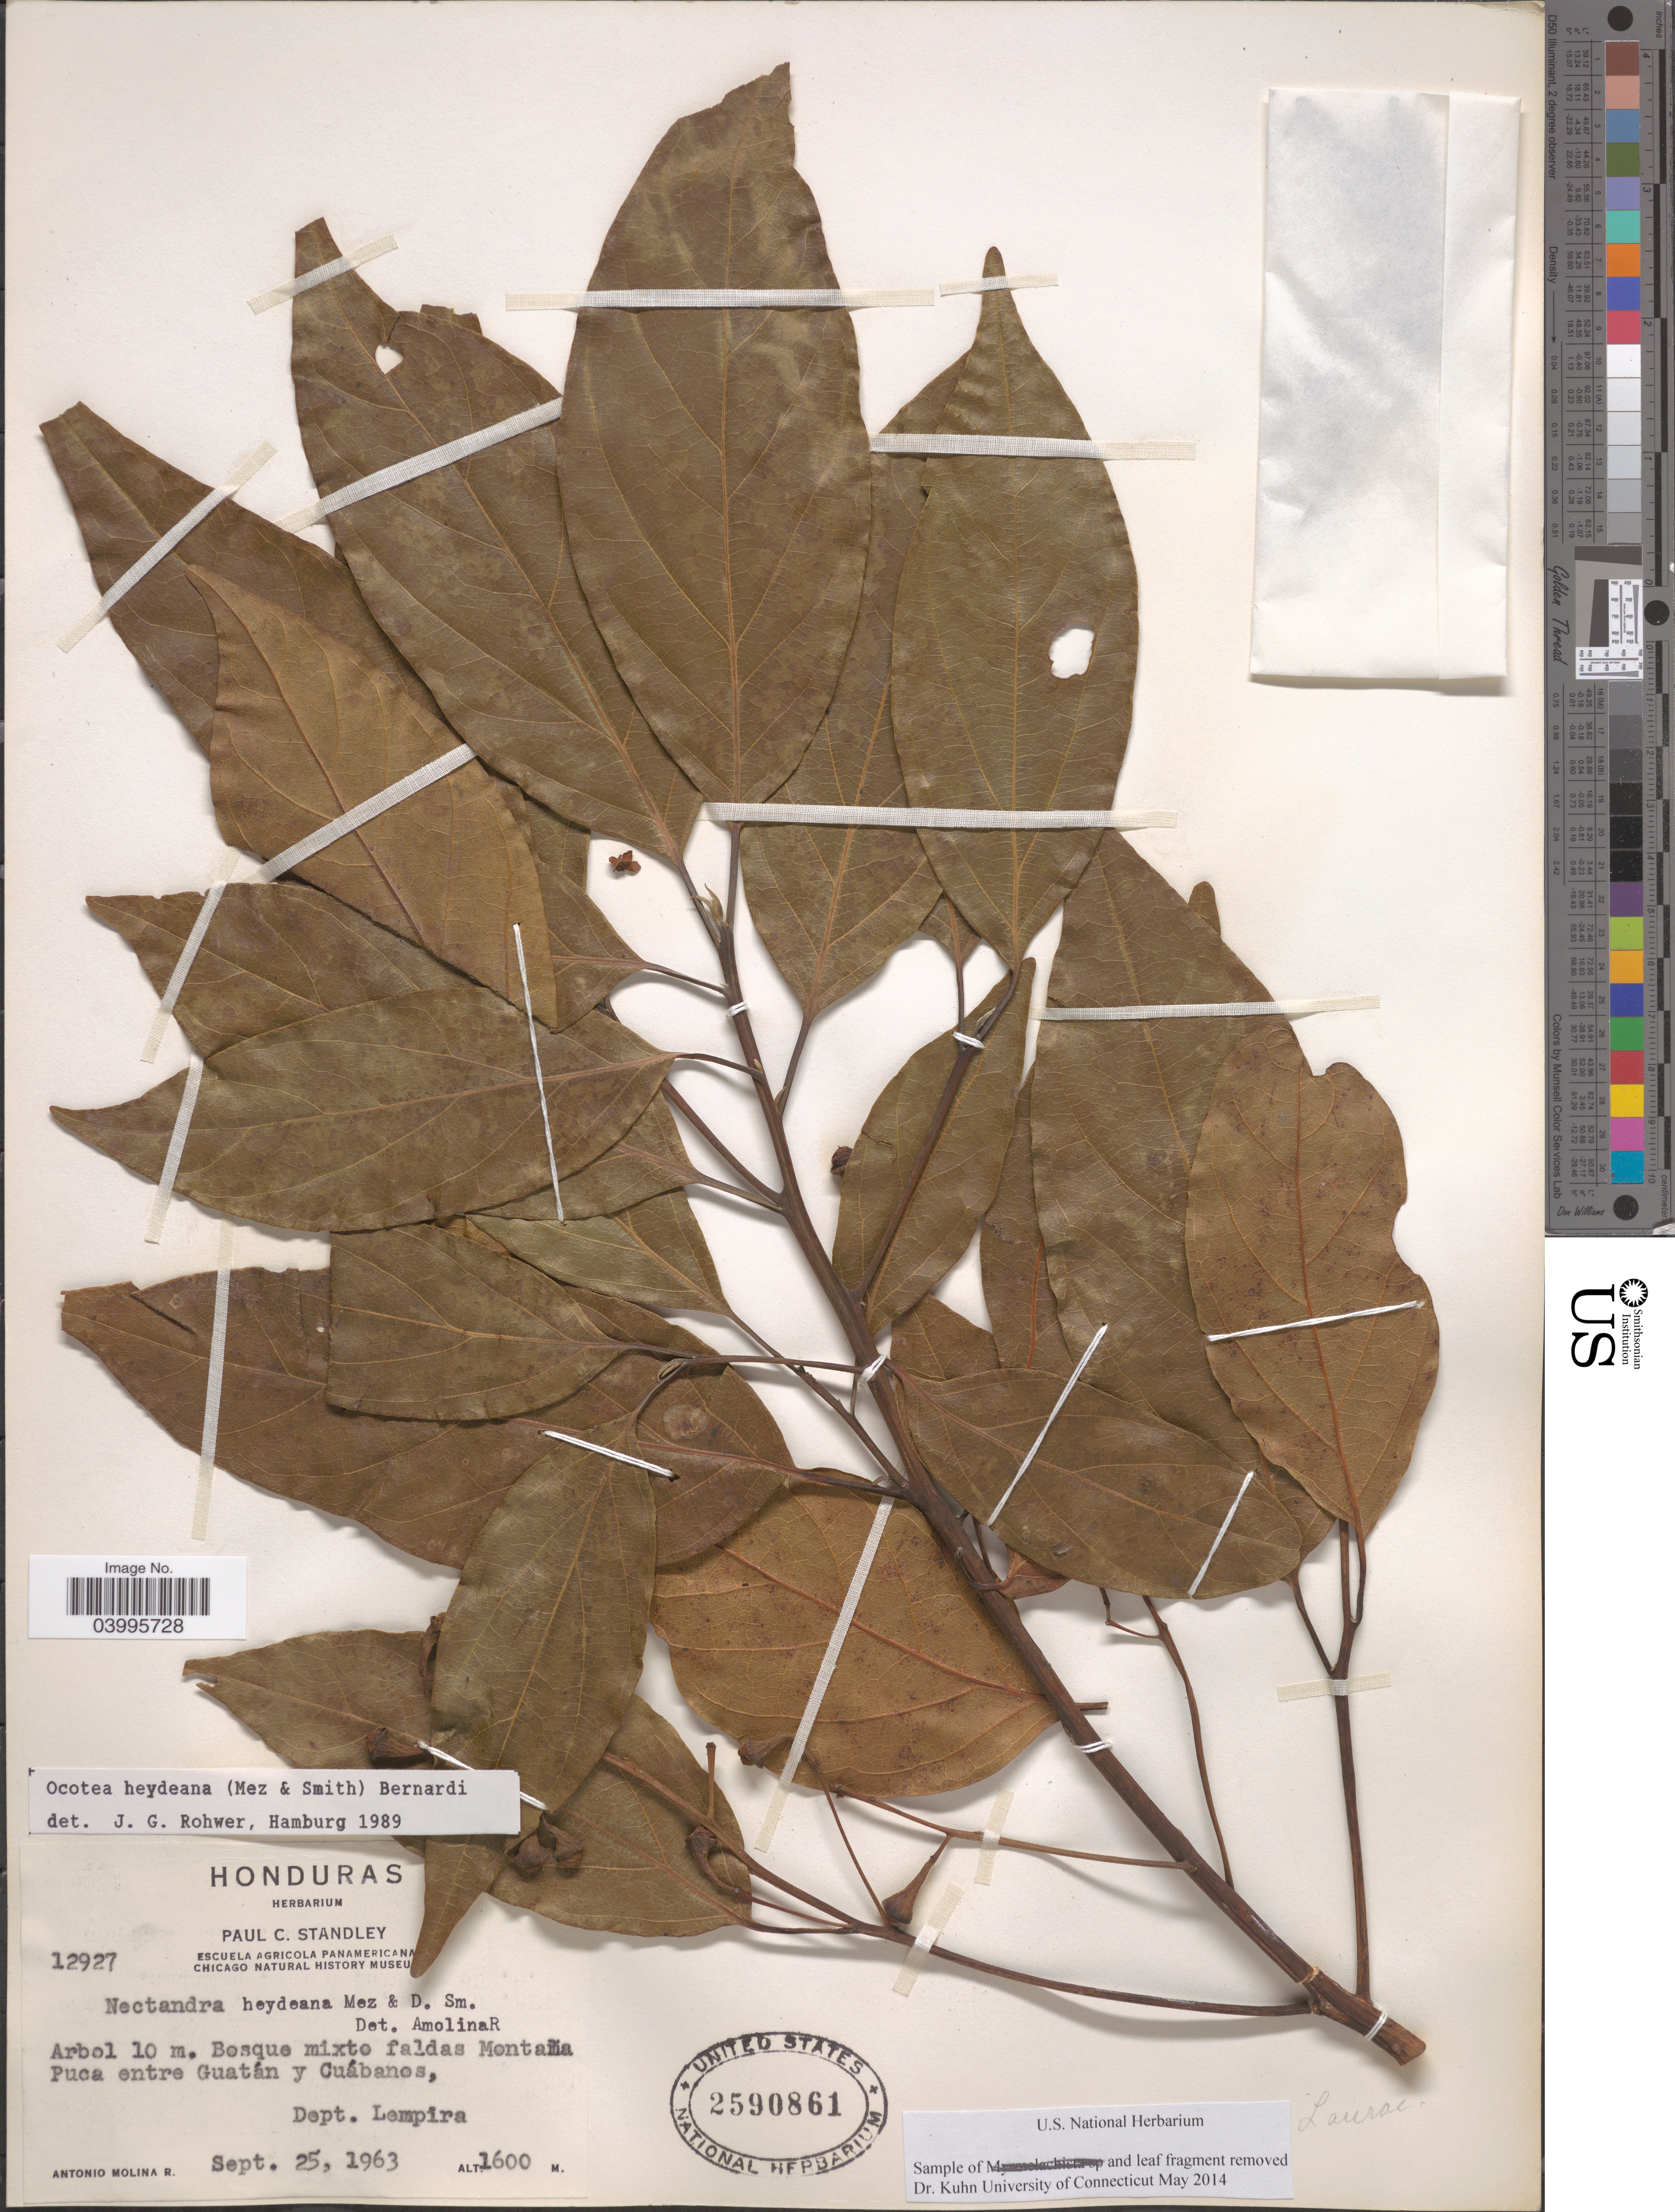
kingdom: Plantae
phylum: Tracheophyta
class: Magnoliopsida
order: Laurales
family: Lauraceae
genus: Ocotea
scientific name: Ocotea heydeana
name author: (Mez & Donn. Sm.) Bernardi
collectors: A. Molina R.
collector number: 12927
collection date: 1963-09-25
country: Honduras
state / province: Lempira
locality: Bosque mixto faldas Montaña Puca entre Guatán y Cuábanos, Dept. Lempira.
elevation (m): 1600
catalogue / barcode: US 2590861